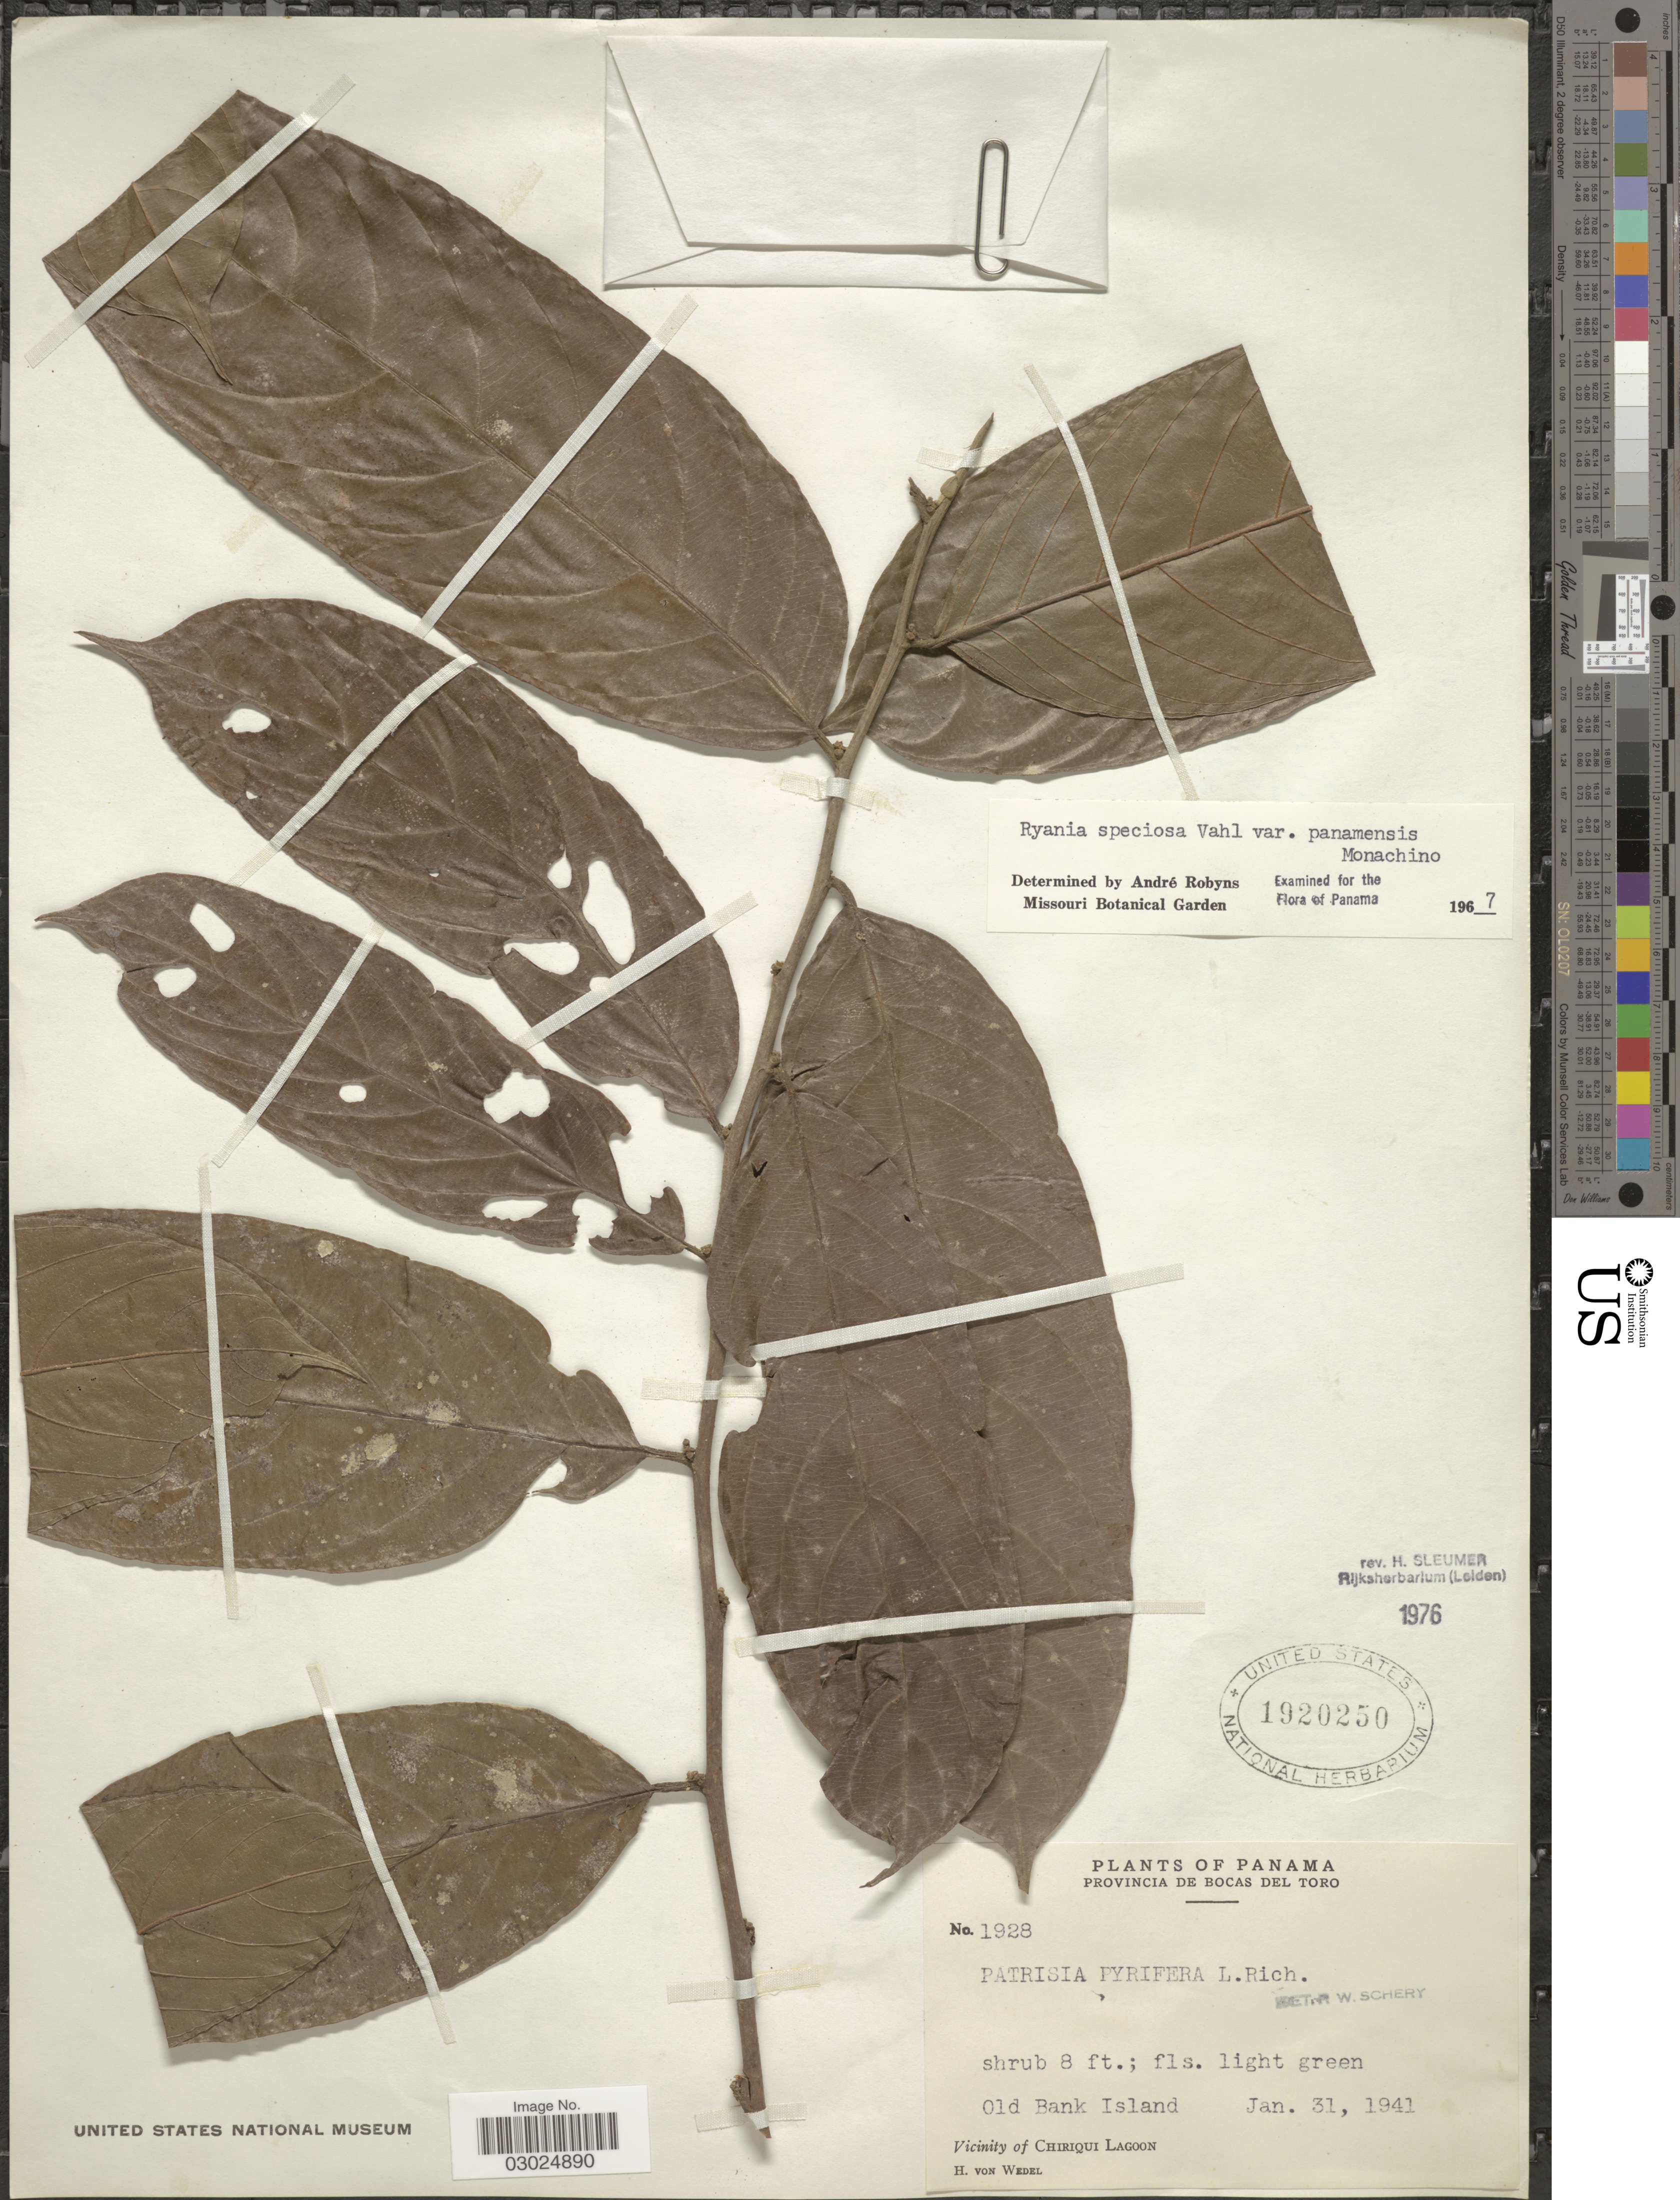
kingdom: Plantae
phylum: Tracheophyta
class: Magnoliopsida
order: Malpighiales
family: Salicaceae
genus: Ryania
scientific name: Ryania speciosa var. panamensis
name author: Monach.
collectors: H. von Wedel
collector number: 1928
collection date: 1941-01-31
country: Panama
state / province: Bocas del Toro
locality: Provincia de Bocas del Toro. Old Bank Island. Vicinity of Chiriqui Lagoon.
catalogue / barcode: US 1920250